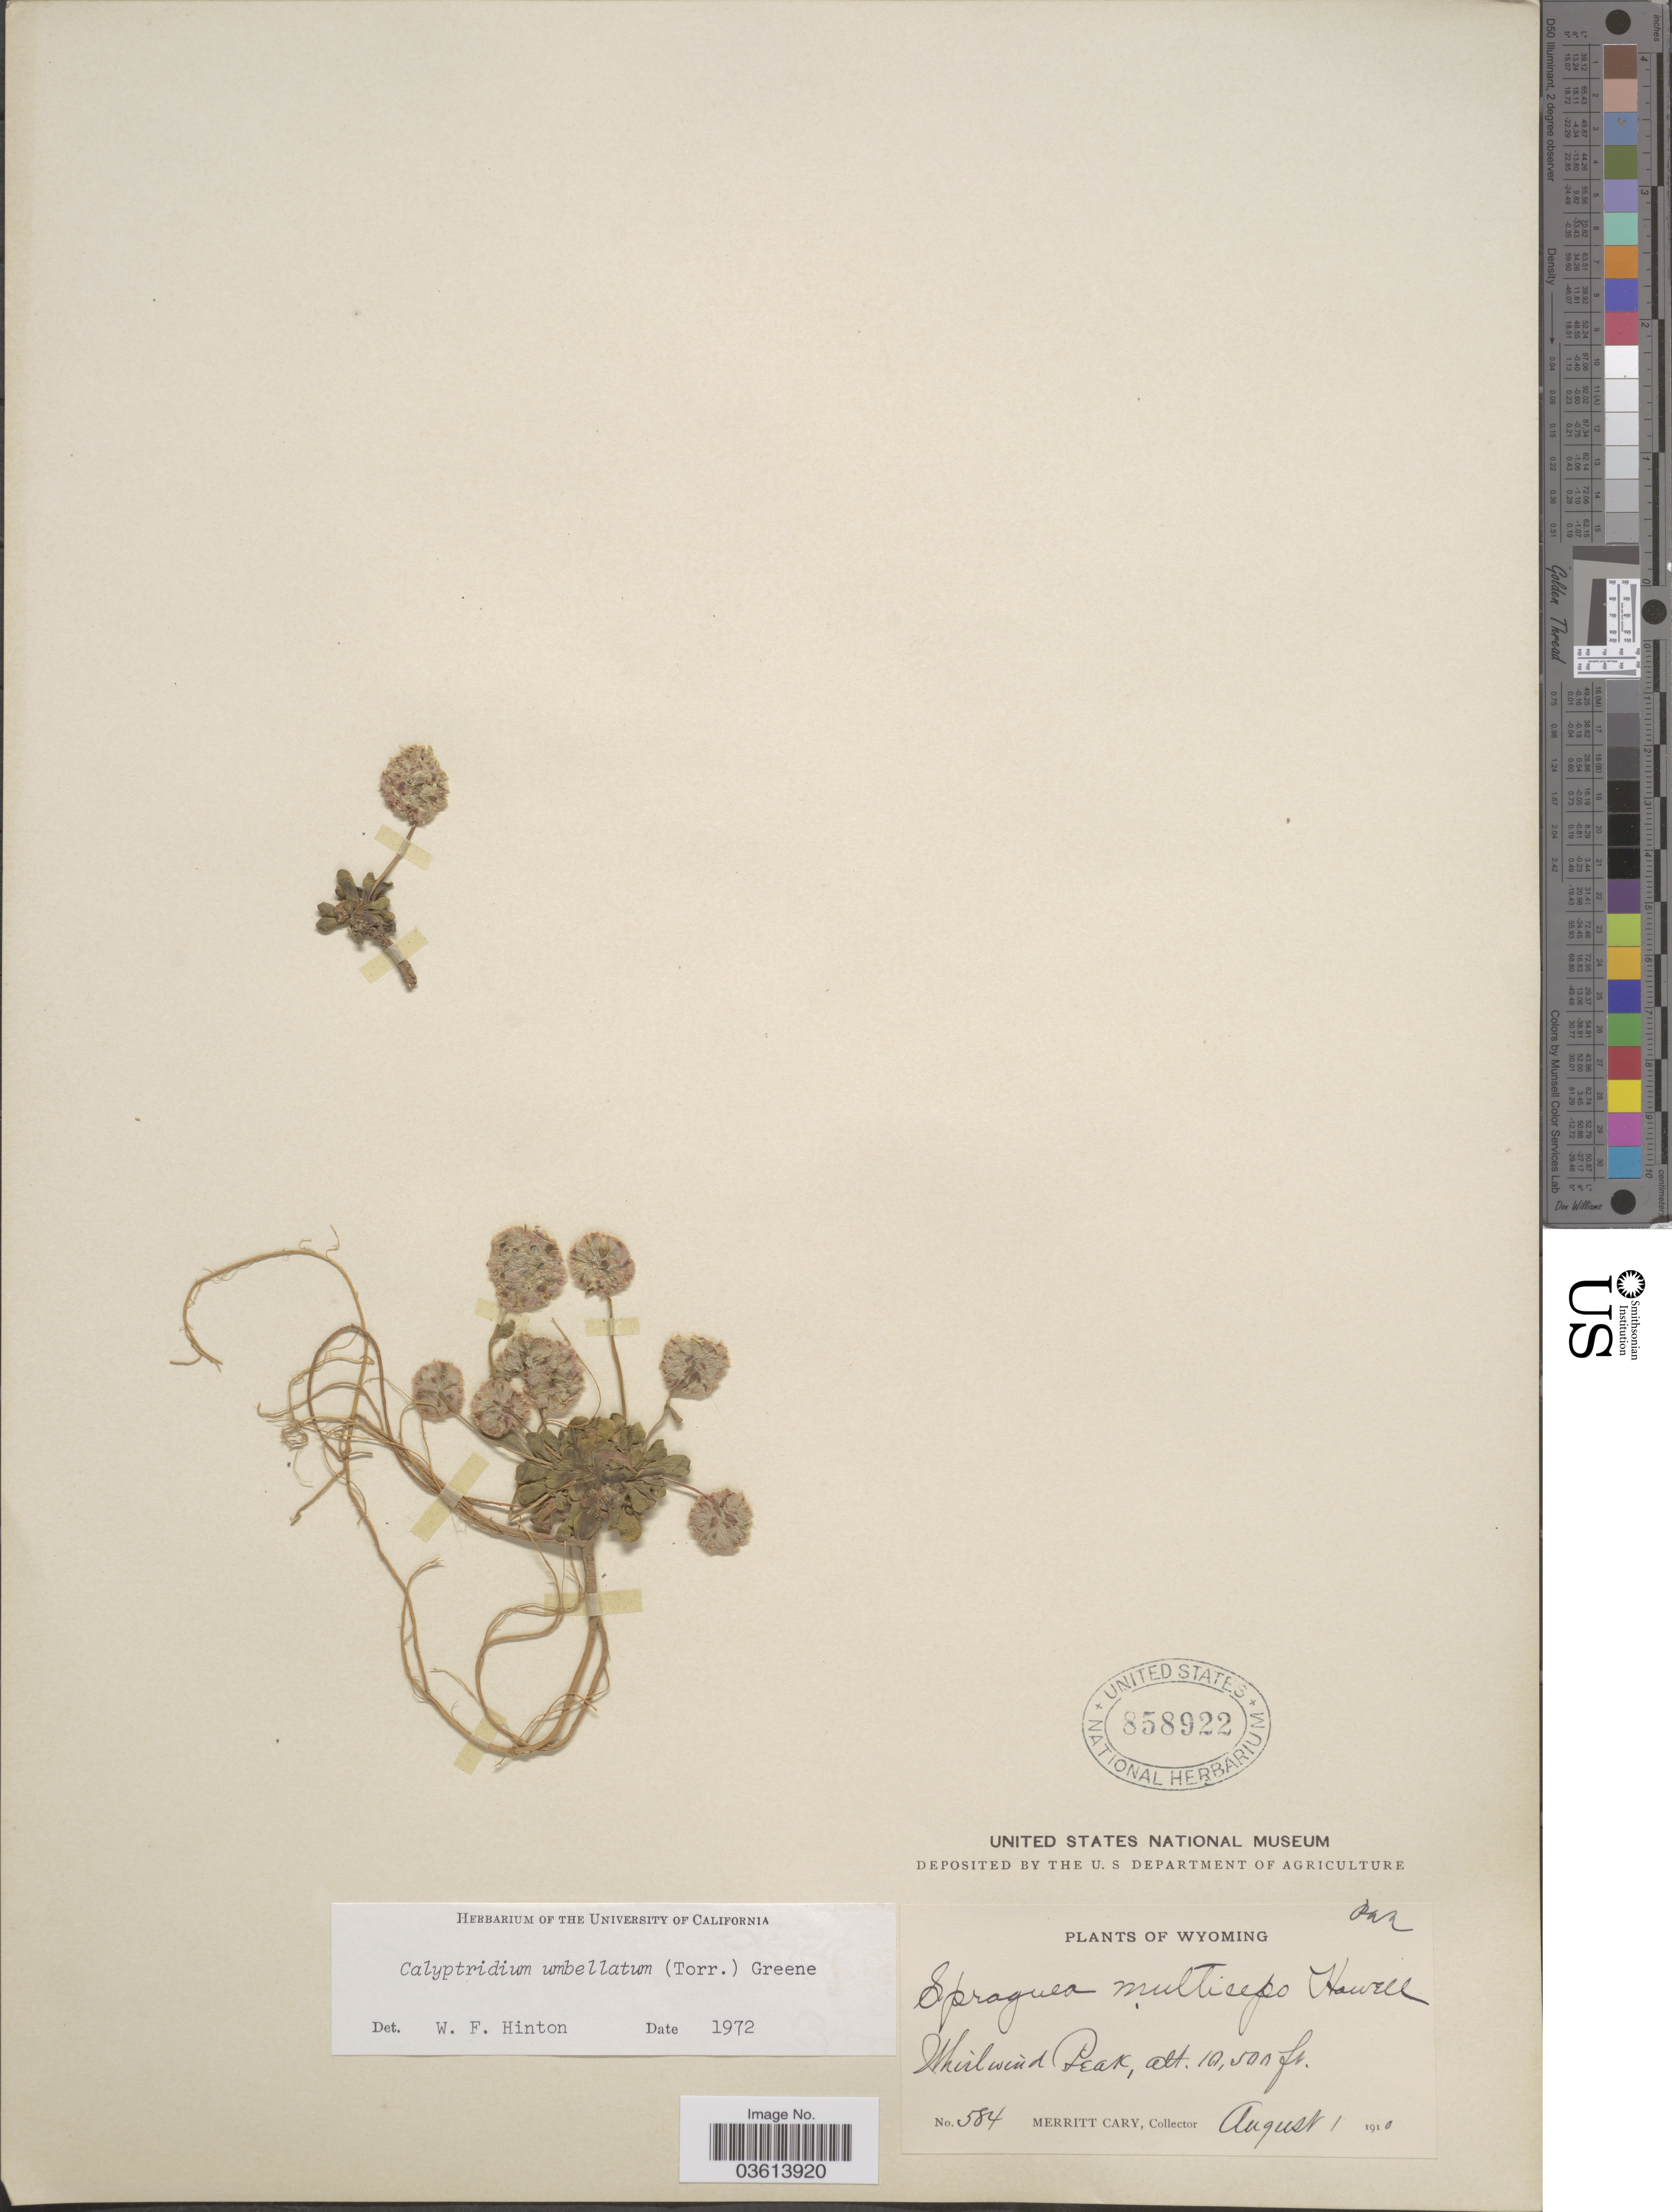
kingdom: Plantae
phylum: Tracheophyta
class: Magnoliopsida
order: Caryophyllales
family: Montiaceae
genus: Calyptridium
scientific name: Calyptridium umbellatum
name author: (Torr.) Greene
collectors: M. Cary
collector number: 584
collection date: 1910-08-01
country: United States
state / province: Wyoming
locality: Whirlwind Peak.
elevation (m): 3200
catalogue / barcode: US 858922